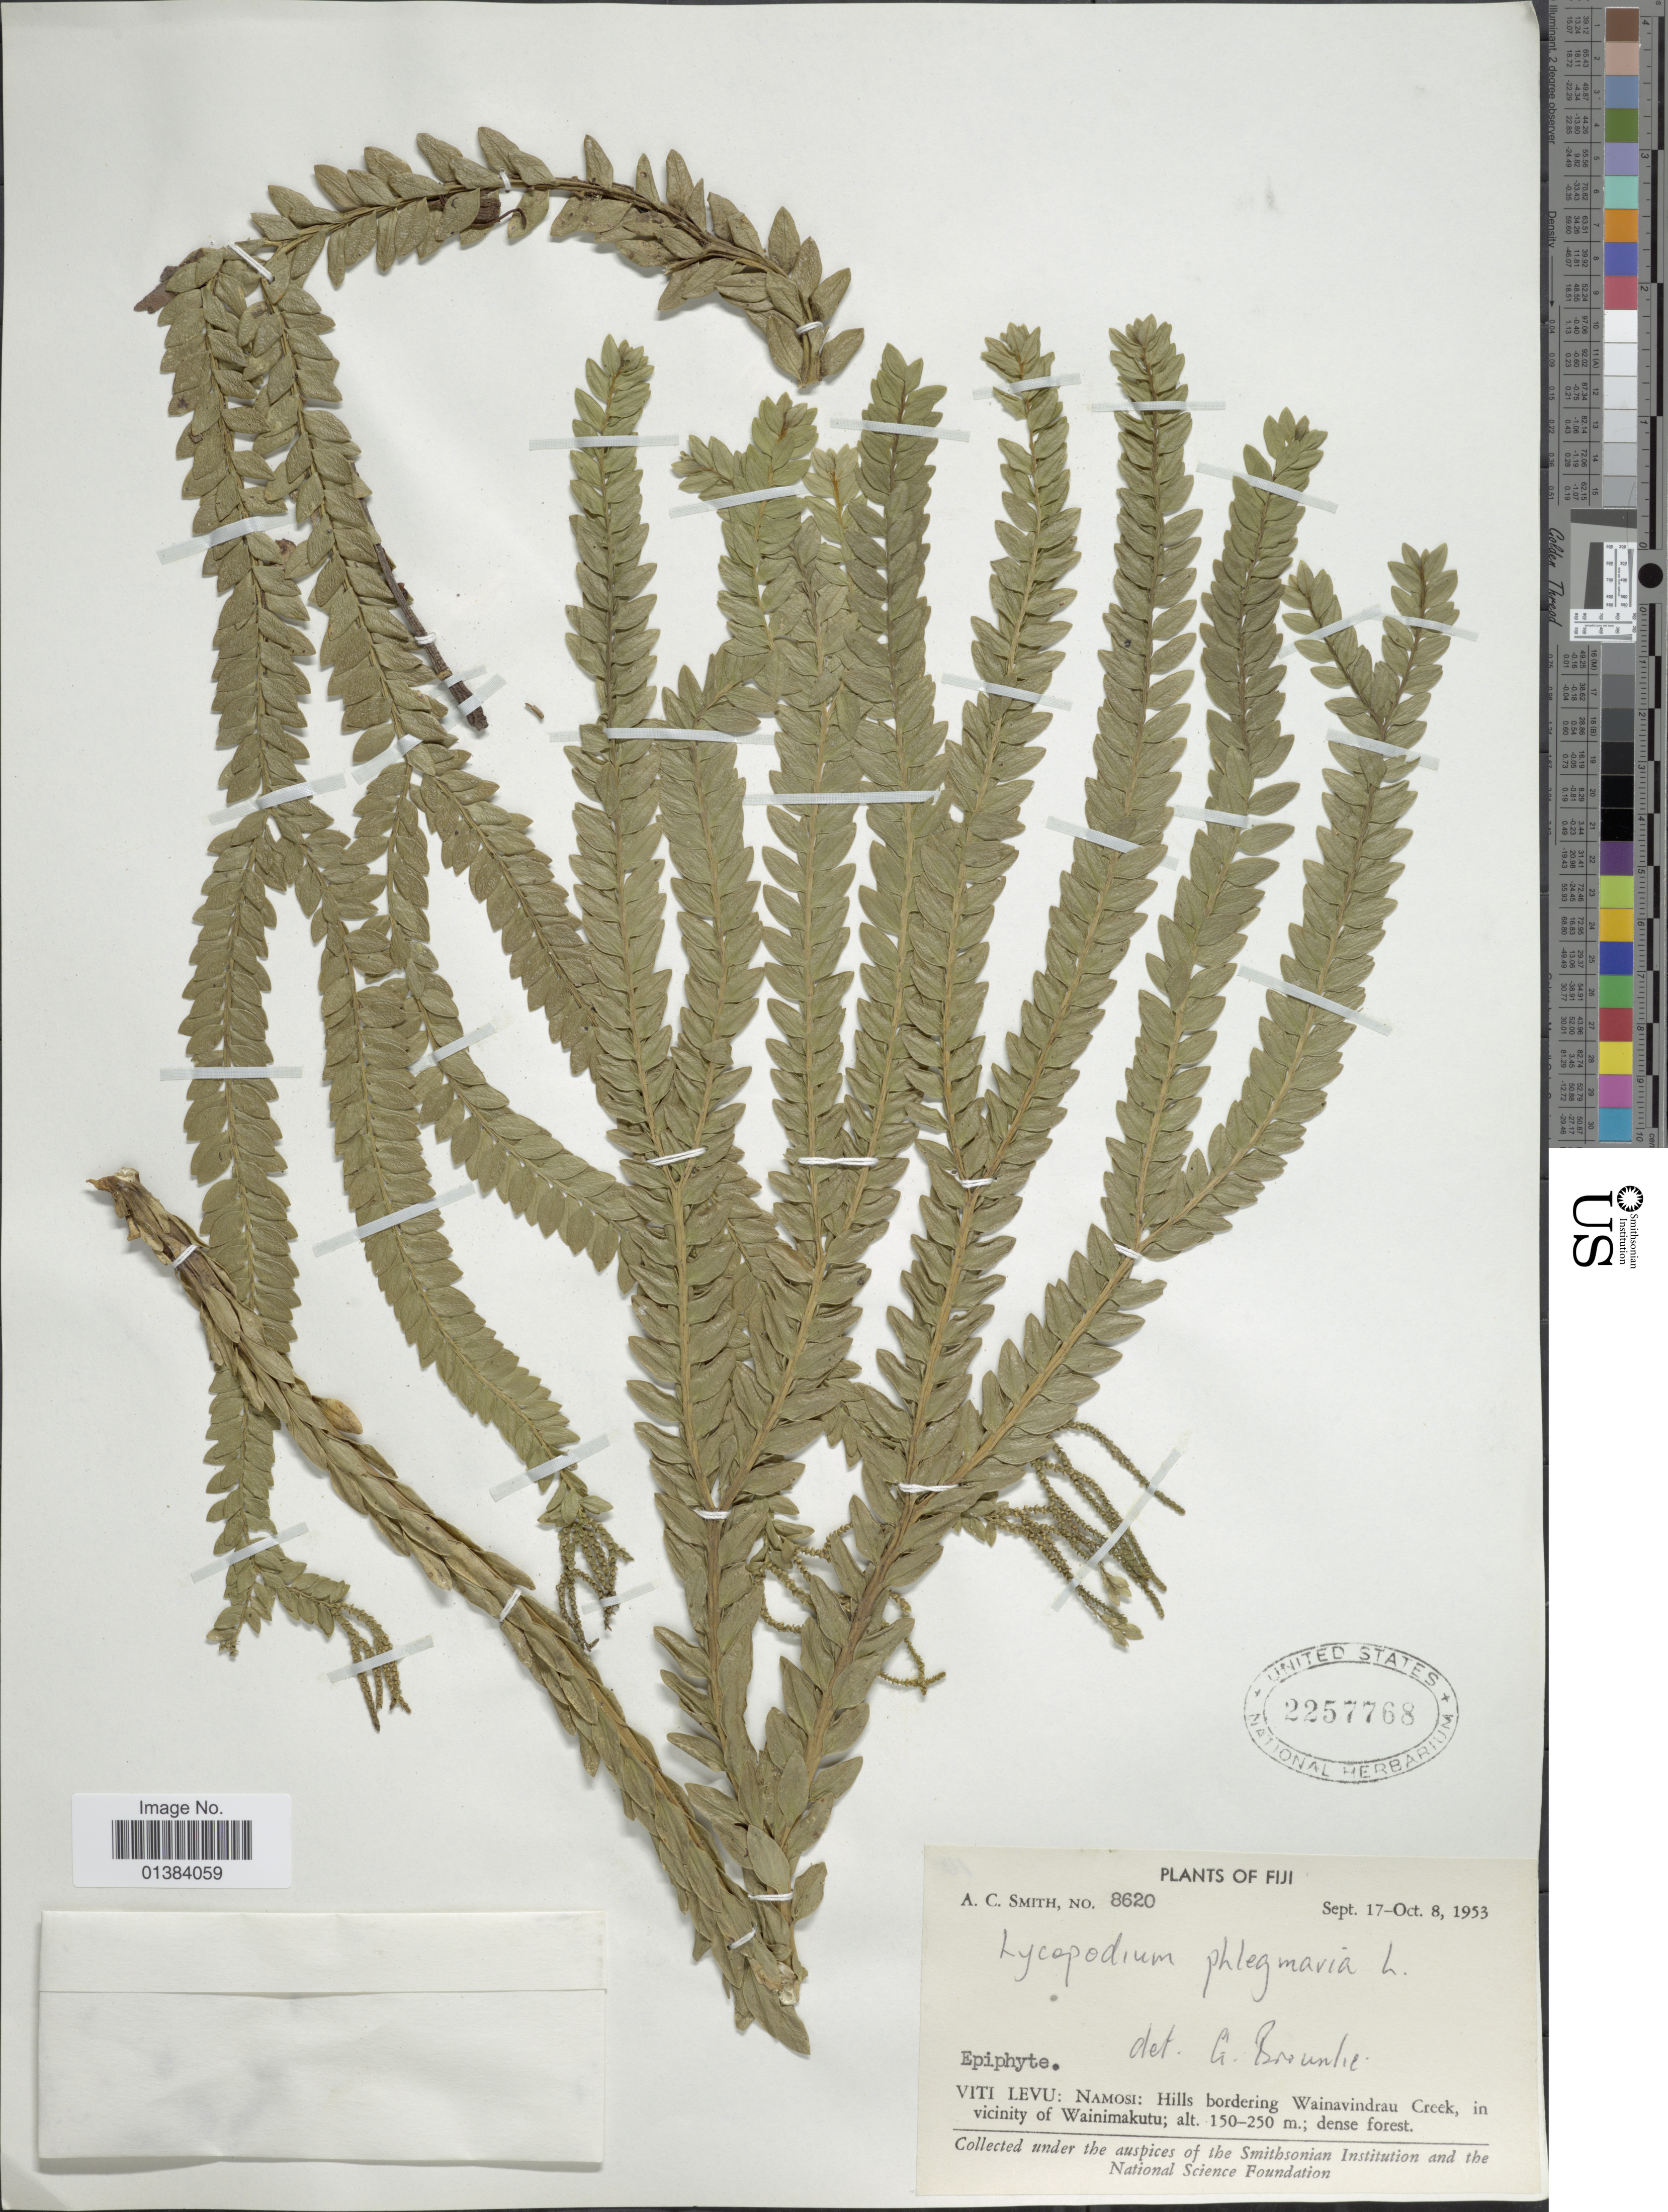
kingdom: Plantae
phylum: Tracheophyta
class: Lycopodiopsida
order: Lycopodiales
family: Lycopodiaceae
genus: Phlegmariurus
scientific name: Phlegmariurus phlegmarioides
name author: (Gaudich.) A. R. Field & Bostock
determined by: Field, A. R.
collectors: A. C. Smith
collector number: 8620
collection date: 1953-09-17/1953-10-08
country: Fiji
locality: Viti Levu: Namosi: Hills bordering Wainavindrau Creek, in vicinity of Wainimakutu.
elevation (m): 150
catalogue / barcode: US 2257768